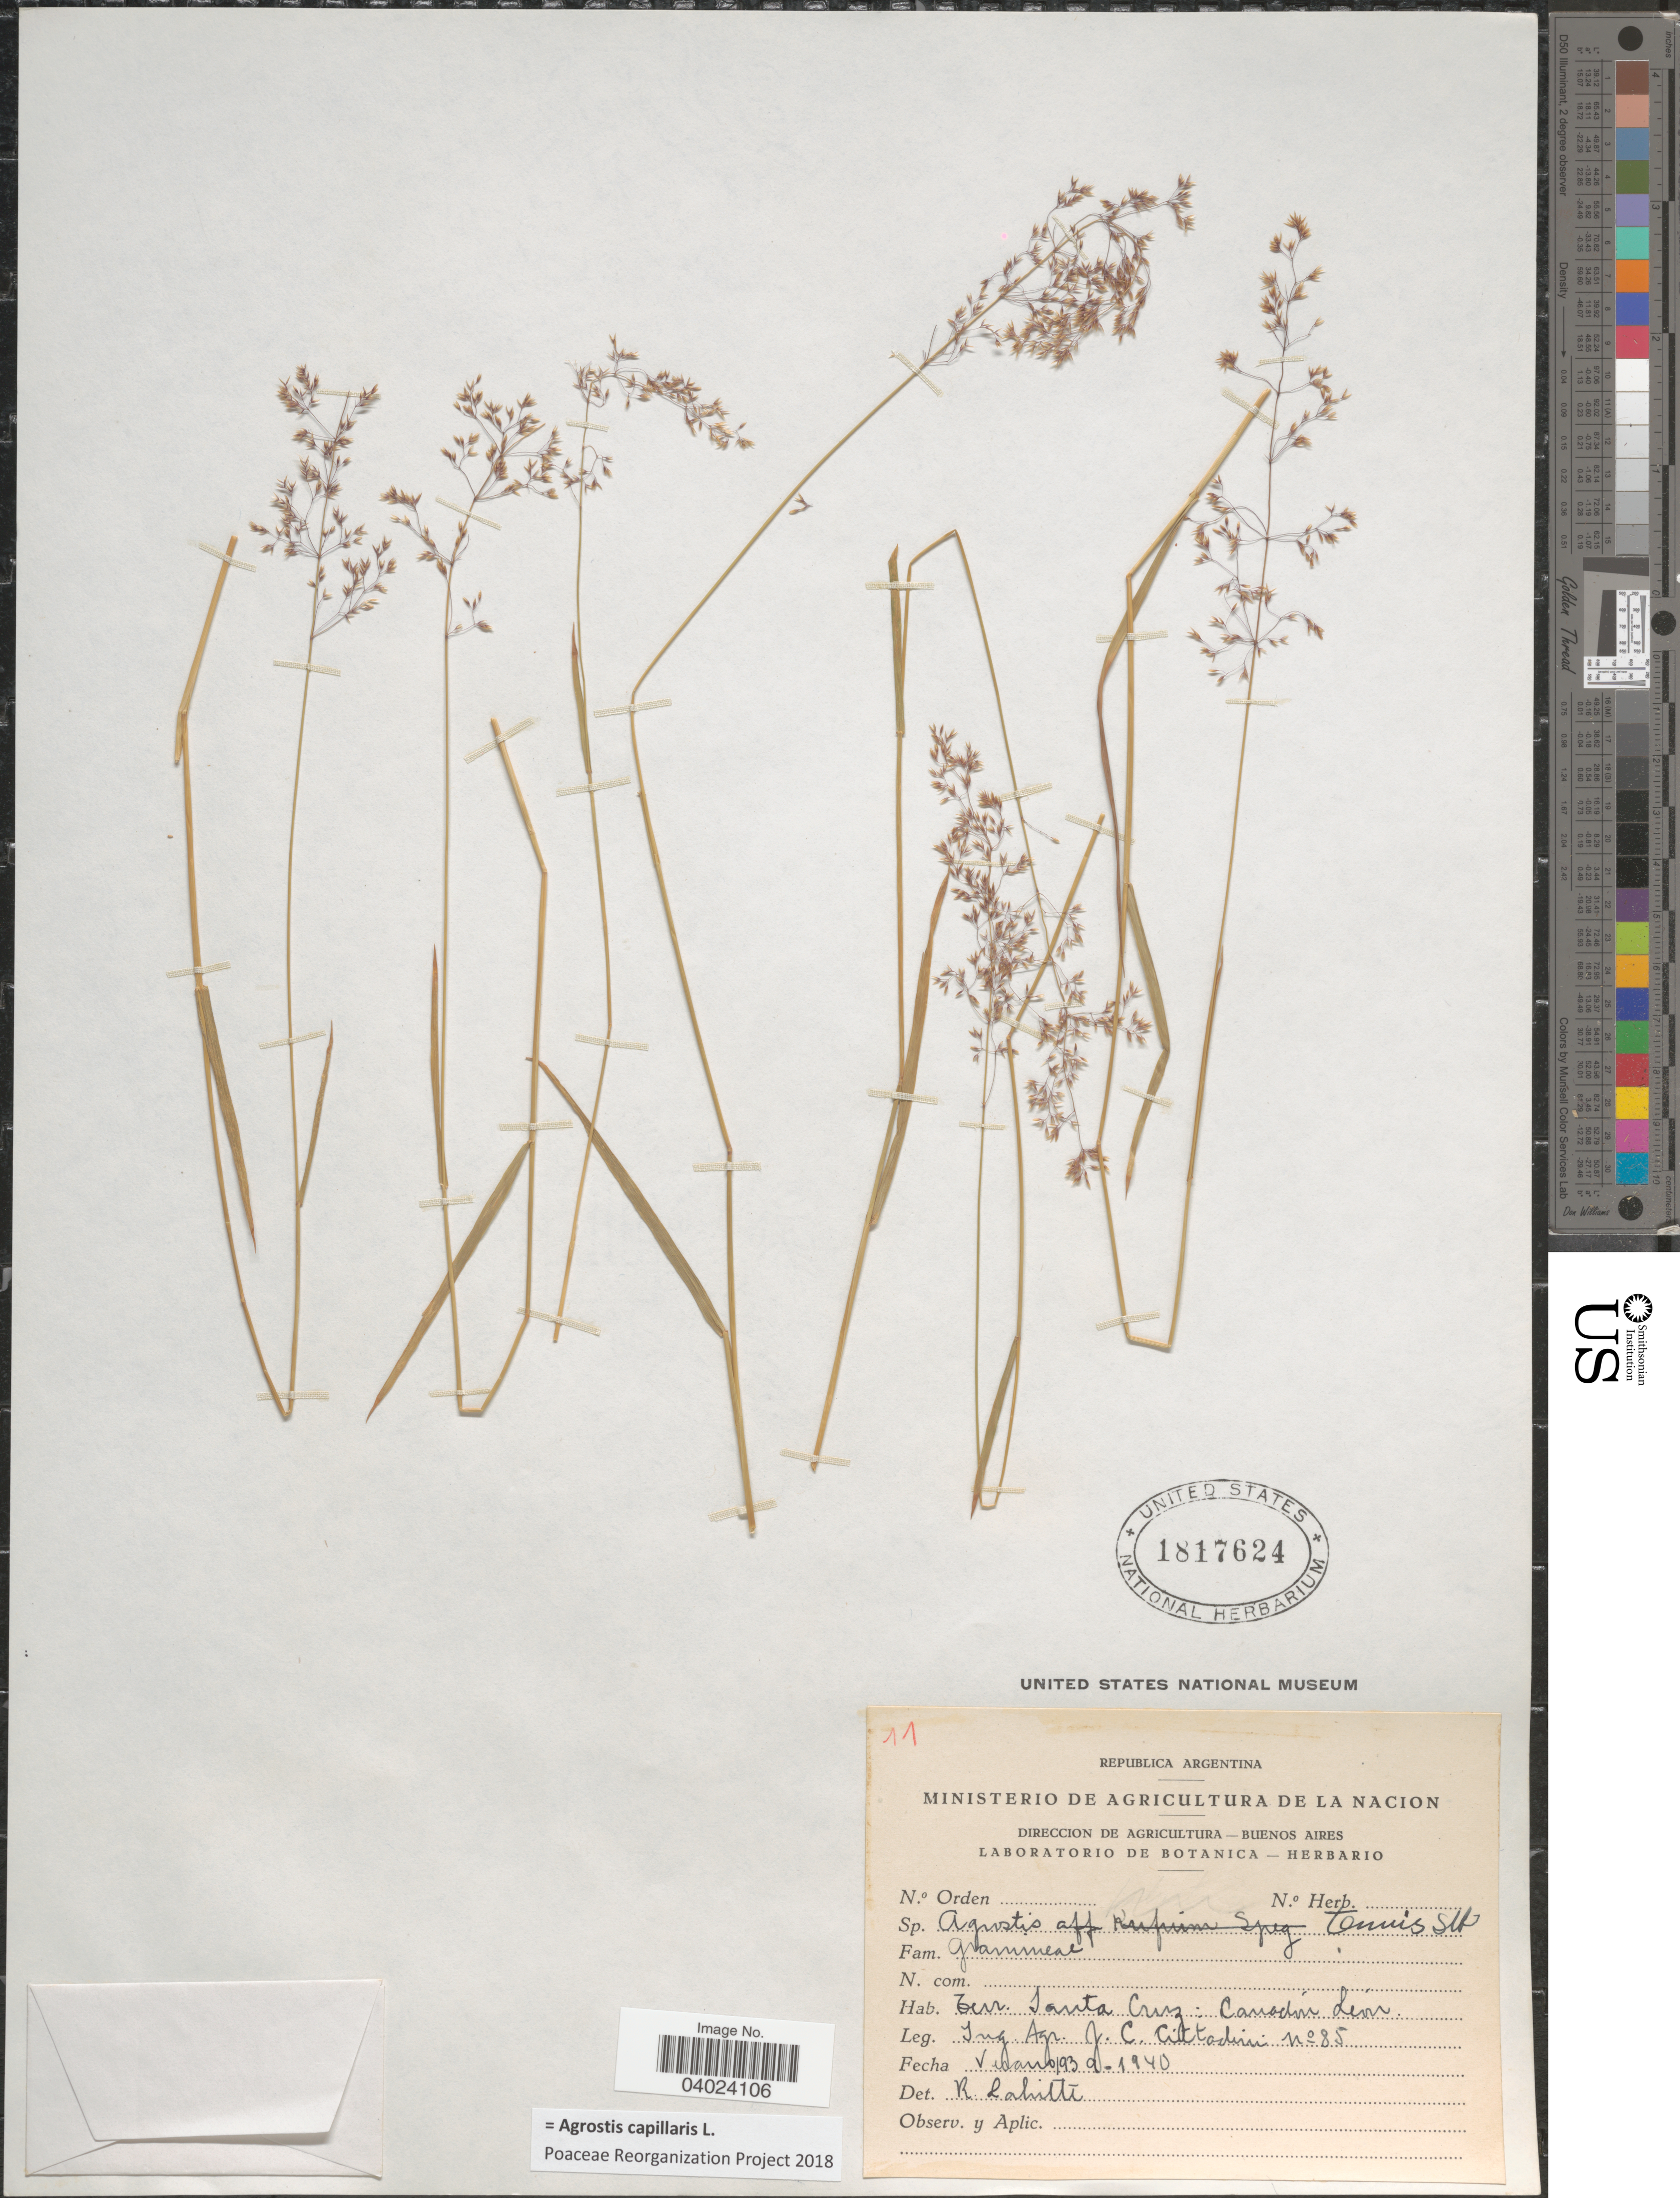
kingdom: Plantae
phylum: Tracheophyta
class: Liliopsida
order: Poales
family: Poaceae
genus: Agrostis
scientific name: Agrostis capillaris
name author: L.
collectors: J. Cittadini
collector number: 85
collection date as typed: Verano/93 9-1940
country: Argentina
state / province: Santa Cruz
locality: Republica Argentina.Canadón León.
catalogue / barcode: US 1817624